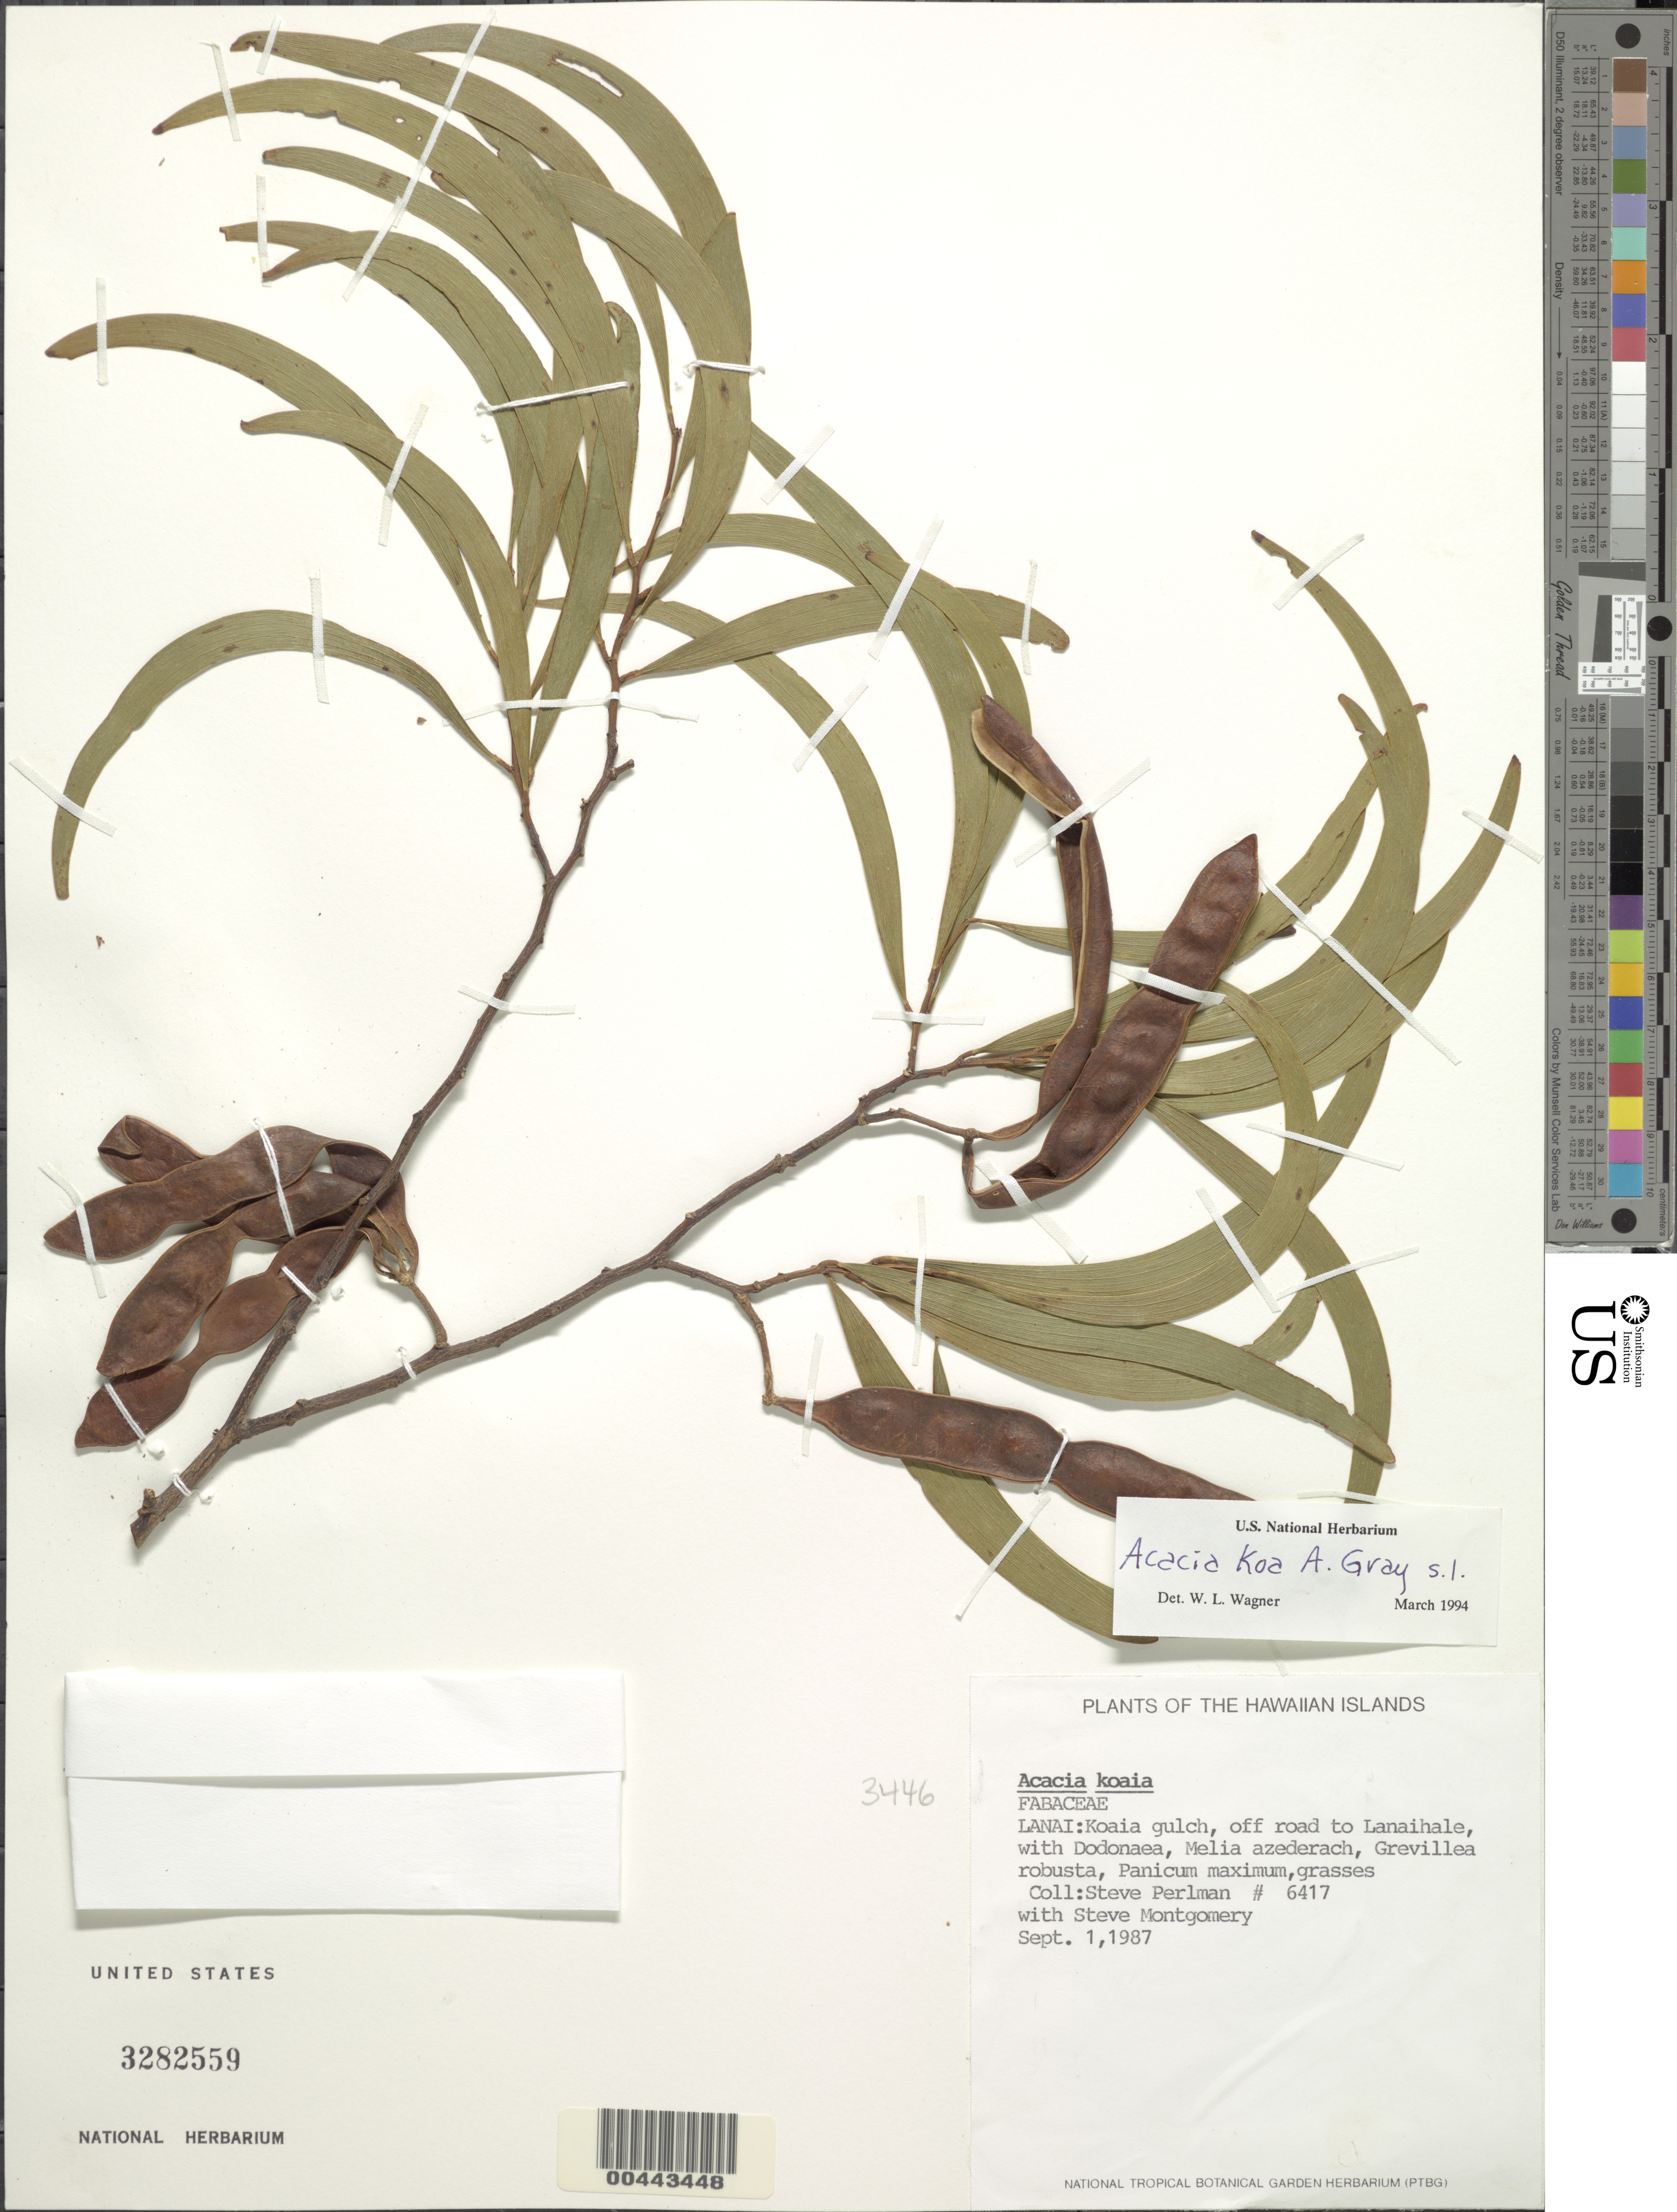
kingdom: Plantae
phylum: Tracheophyta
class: Magnoliopsida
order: Fabales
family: Fabaceae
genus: Acacia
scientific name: Acacia koa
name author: A. Gray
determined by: Wagner, W. L., (BOT), Smithsonian Institution - National Museum of Natural History (UNITED STATES)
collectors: S. P. Perlman & S. Montgomery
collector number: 6417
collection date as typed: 1 Sep 1987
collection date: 1987-09-01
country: United States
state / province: Hawaii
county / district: Maui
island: Lana'i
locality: Koaia gulch, off road to Lanaihale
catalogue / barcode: US 3282559